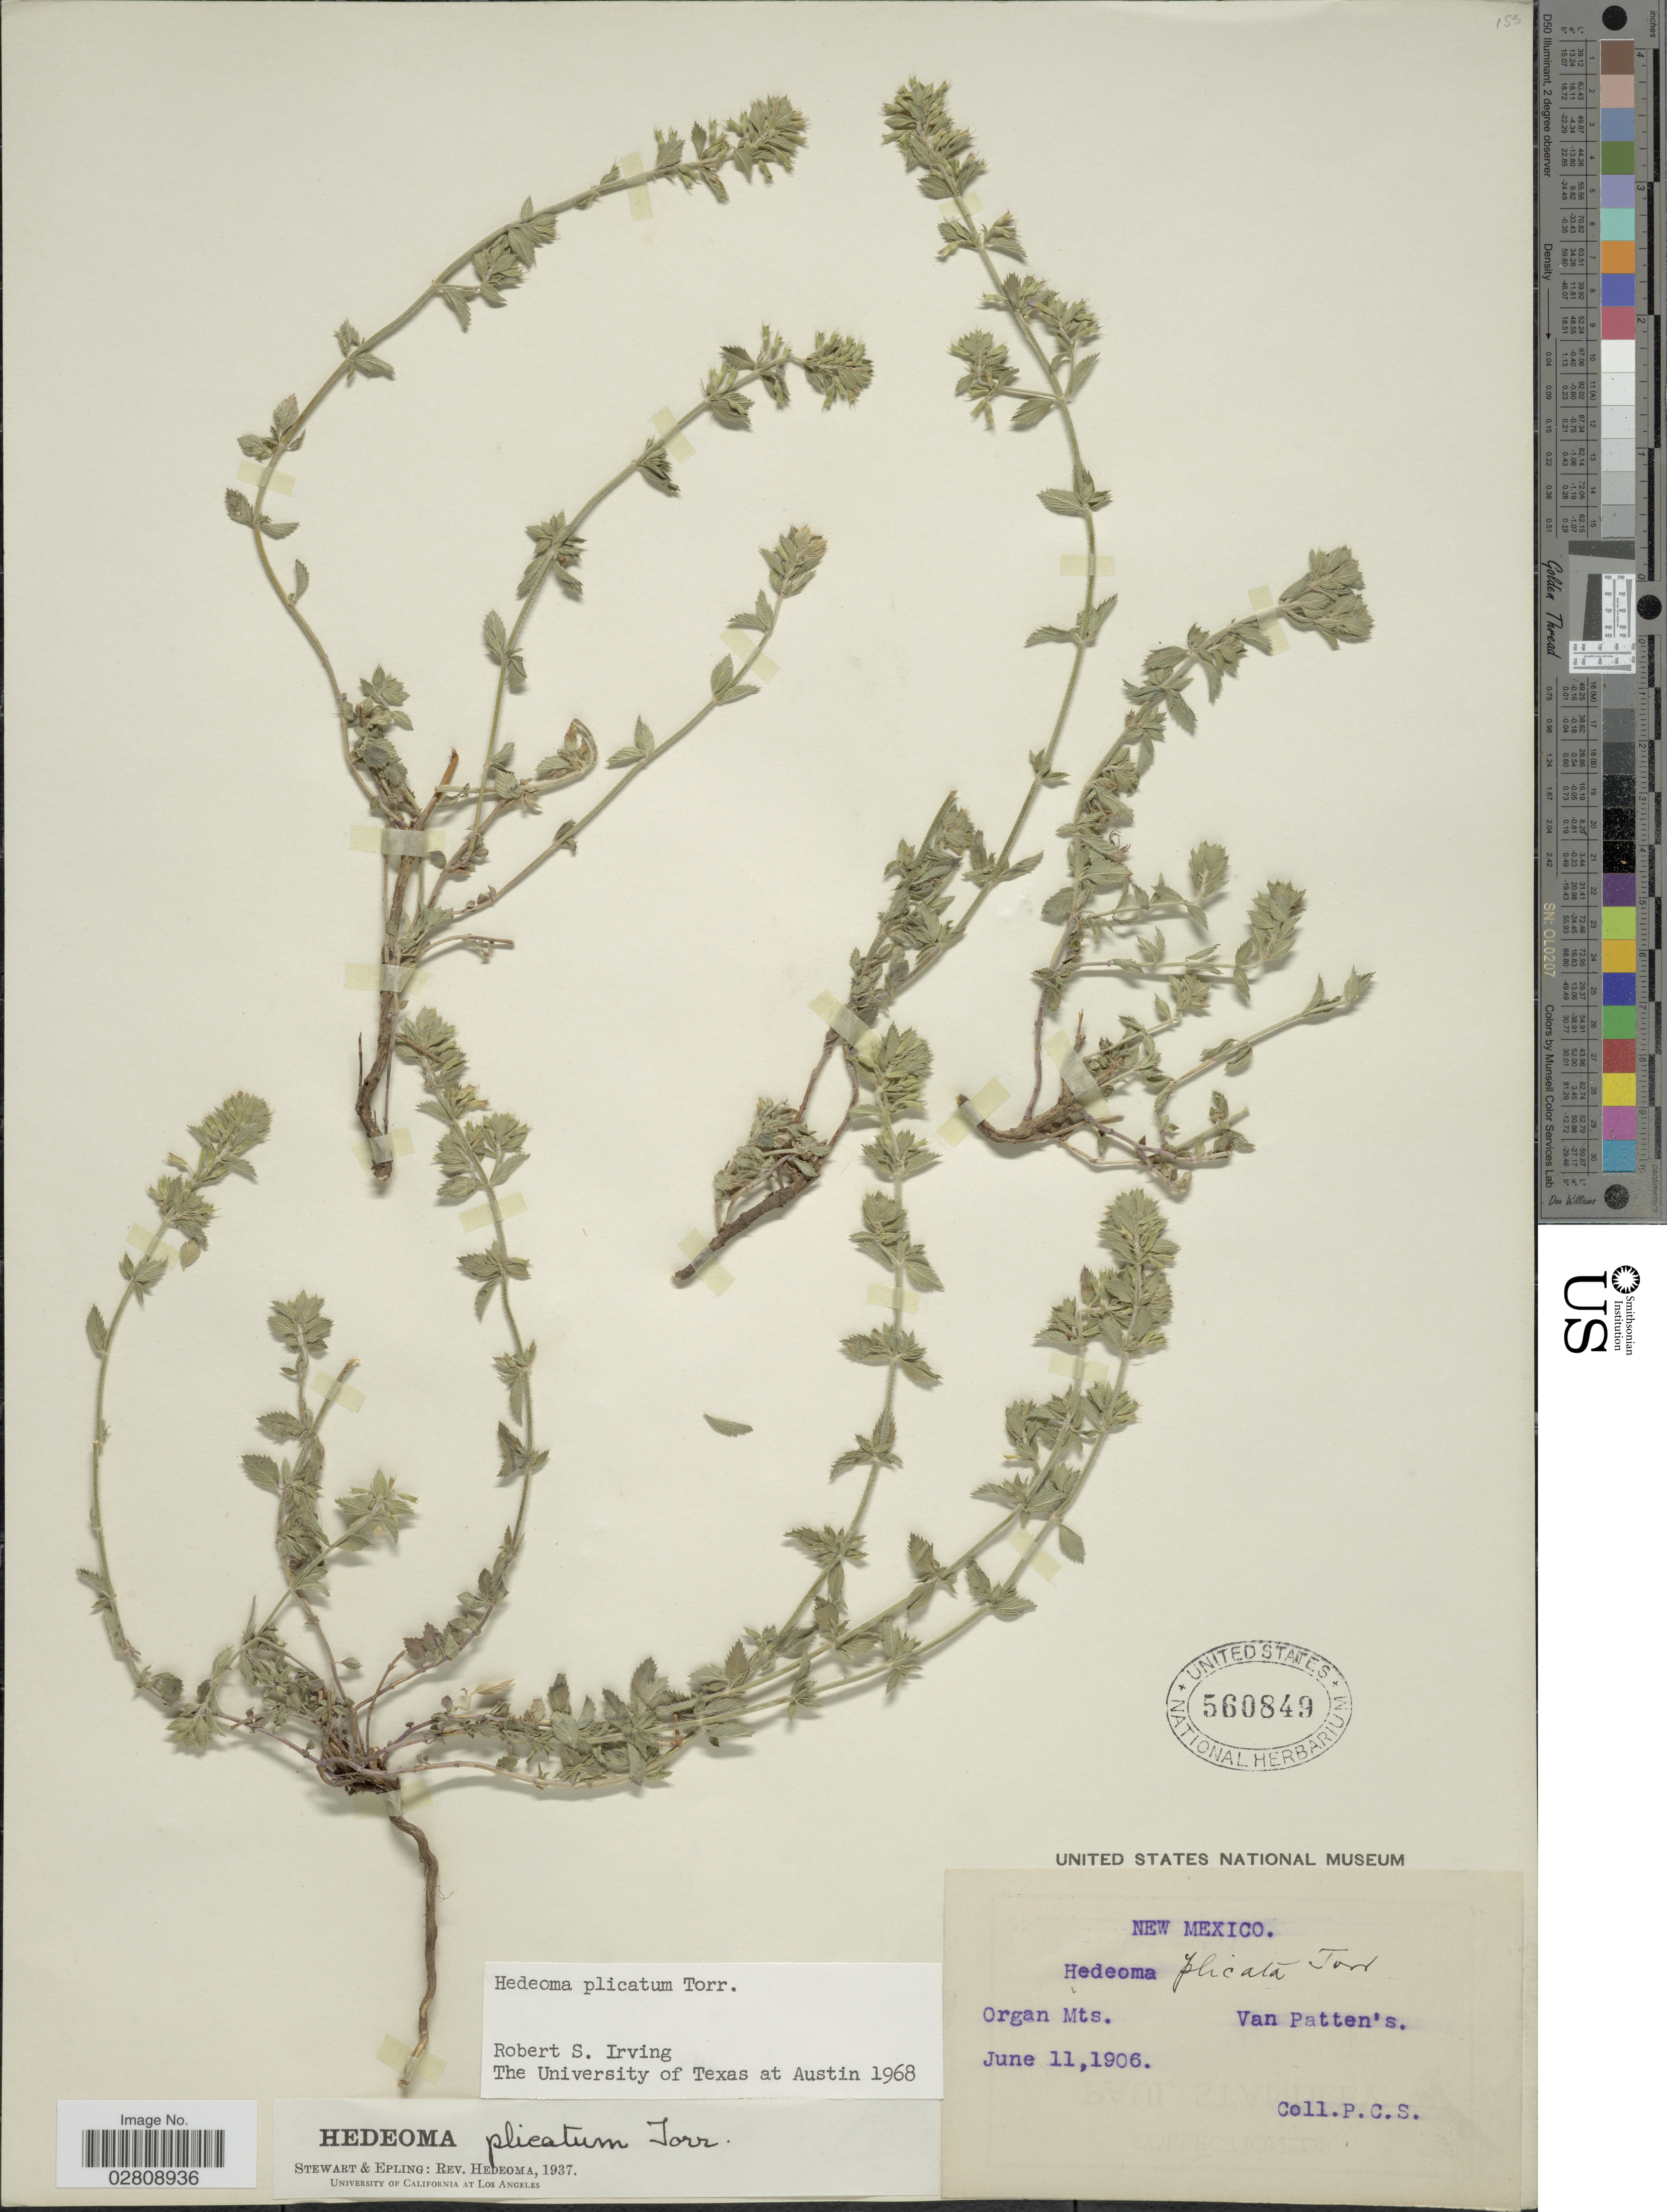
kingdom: Plantae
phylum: Tracheophyta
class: Magnoliopsida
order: Lamiales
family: Lamiaceae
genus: Hedeoma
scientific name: Hedeoma plicatum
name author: Torr. in Emory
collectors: P. C. S.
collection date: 1906-06-11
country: United States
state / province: New Mexico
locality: Organ Mts. Van Patten's.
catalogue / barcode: US 560849